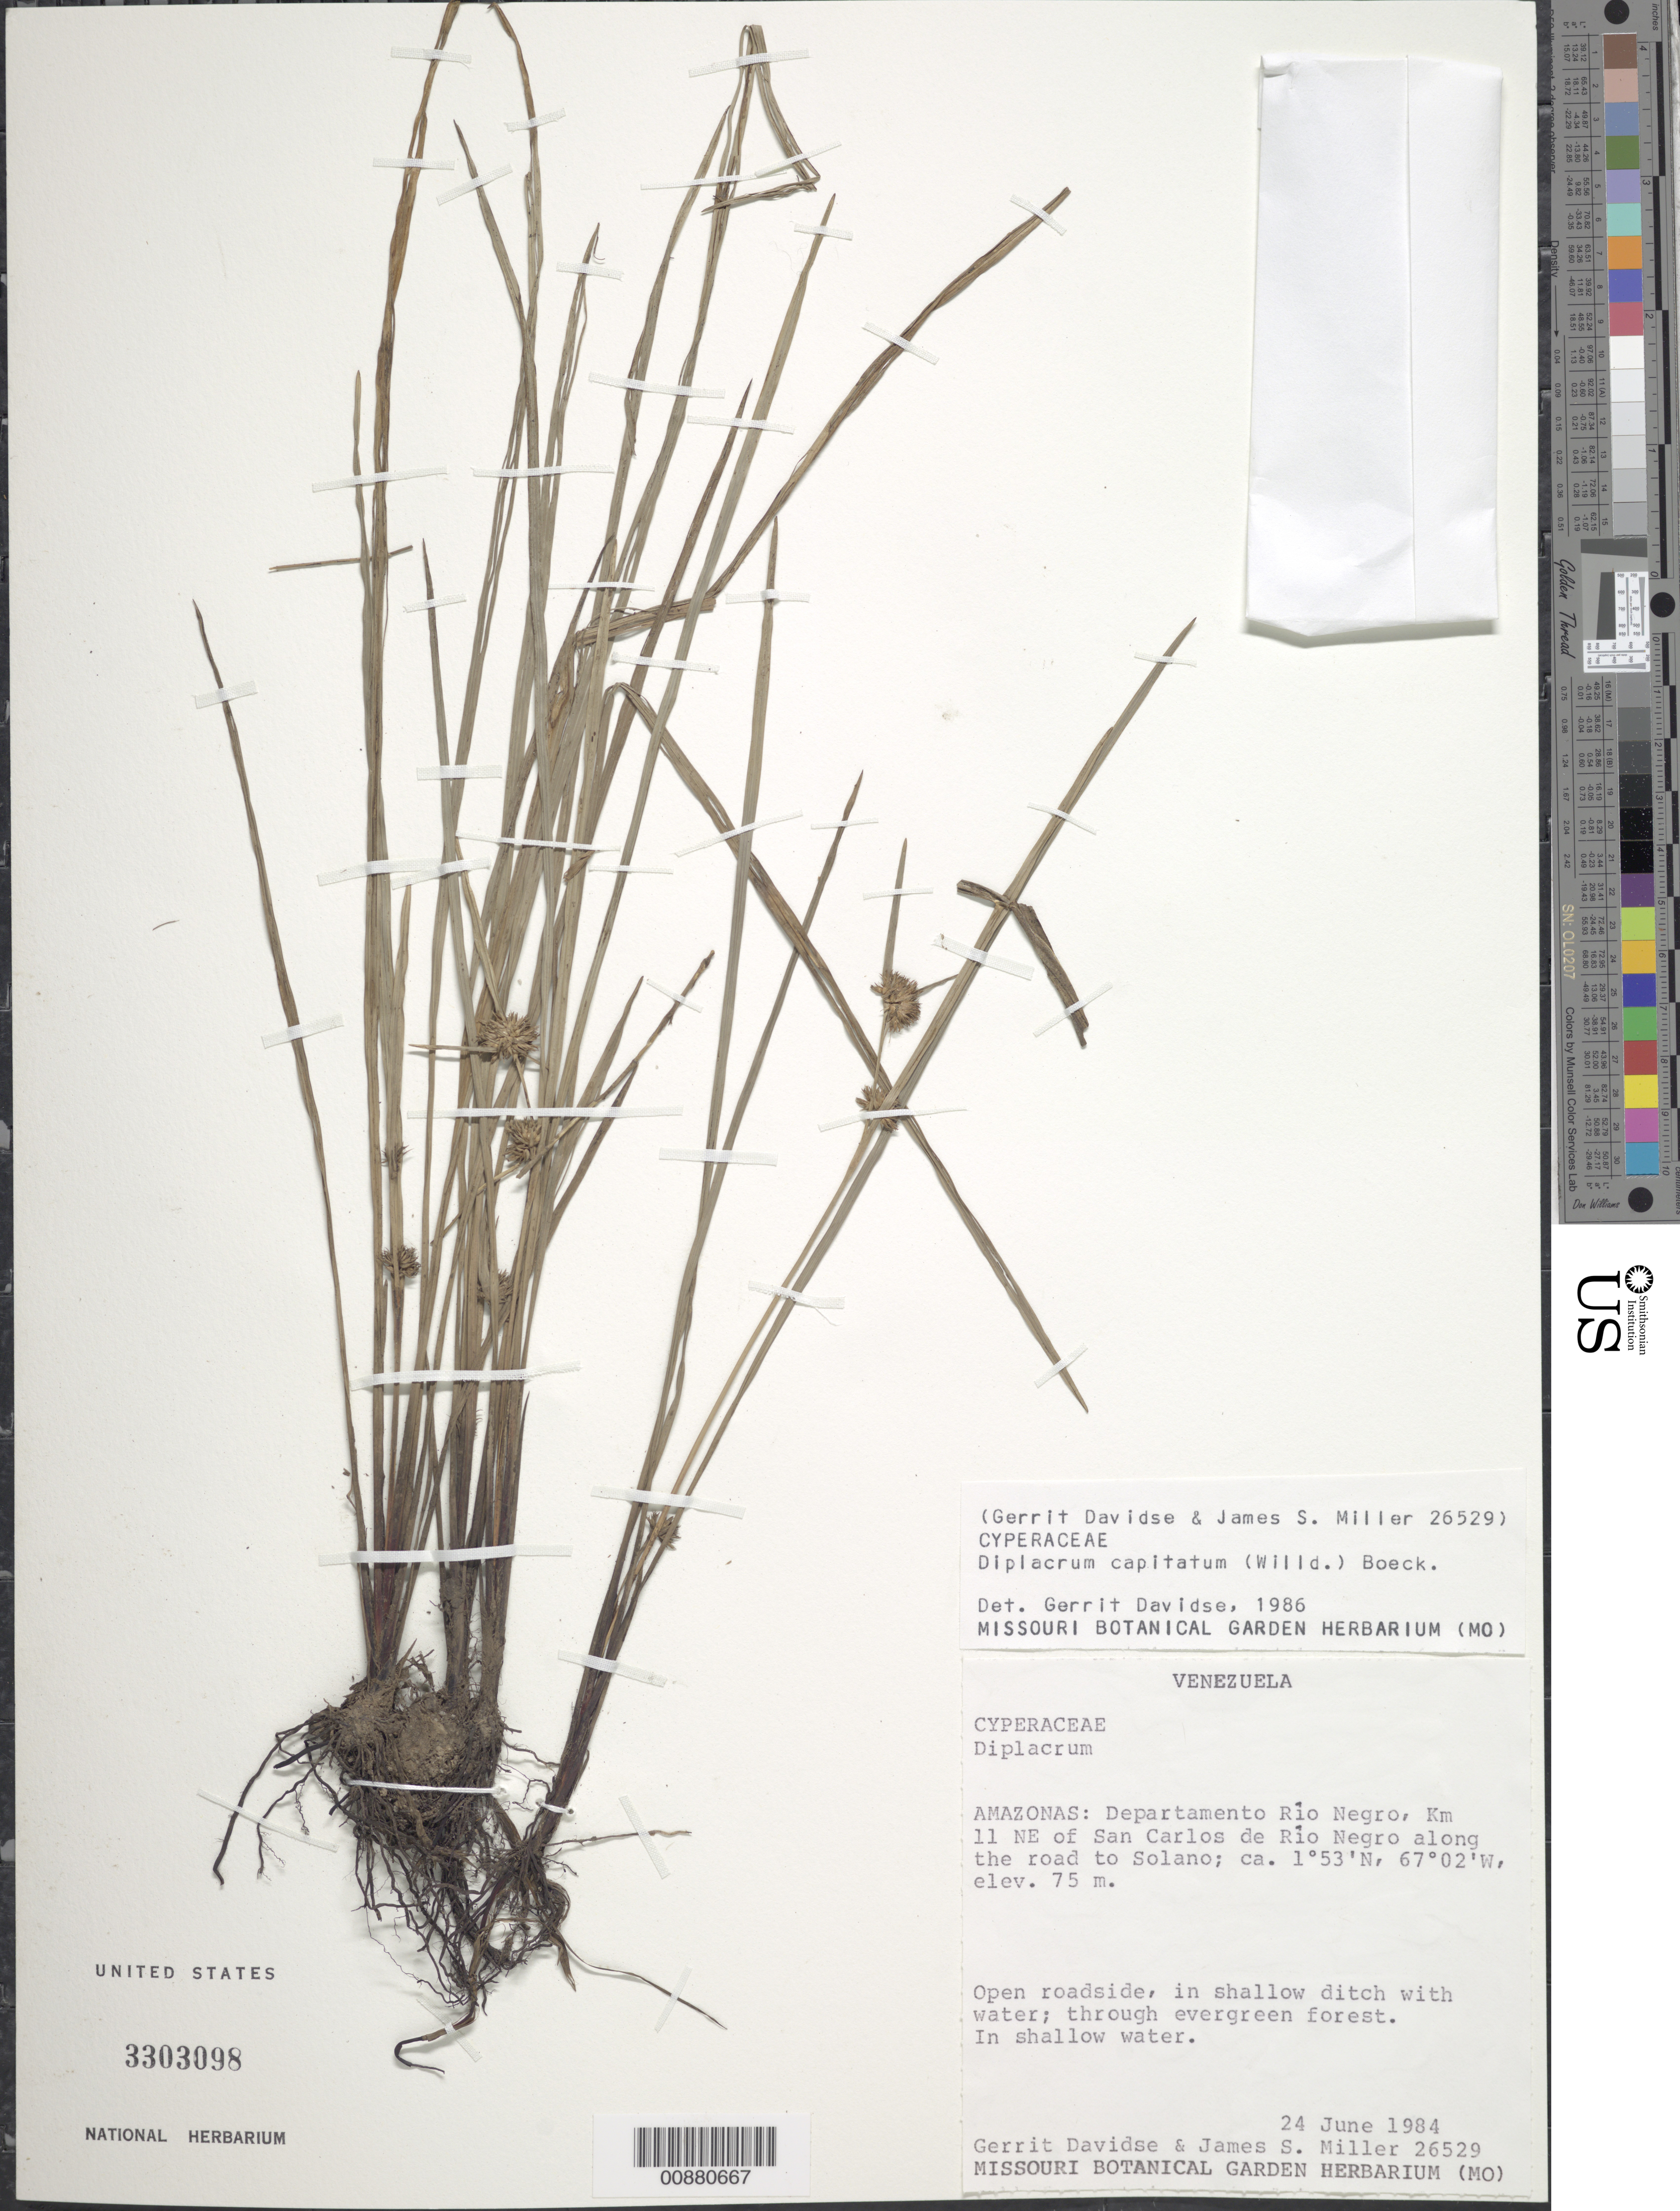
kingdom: Plantae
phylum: Tracheophyta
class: Liliopsida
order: Poales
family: Cyperaceae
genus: Diplacrum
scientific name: Diplacrum capitatum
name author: (Willd.) Boeckeler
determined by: Davidse, Gerrit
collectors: G. Davidse & J. S. Miller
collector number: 26529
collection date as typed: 24-Jun-84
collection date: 1984-06-24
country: Venezuela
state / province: Amazonas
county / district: Río Negro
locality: San Carlos de Río Negro, km 11 NE along the road to Solano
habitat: Open roadside, in shallow ditch with waater; through evergreen forest; in shallow water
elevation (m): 75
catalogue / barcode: US 3303098